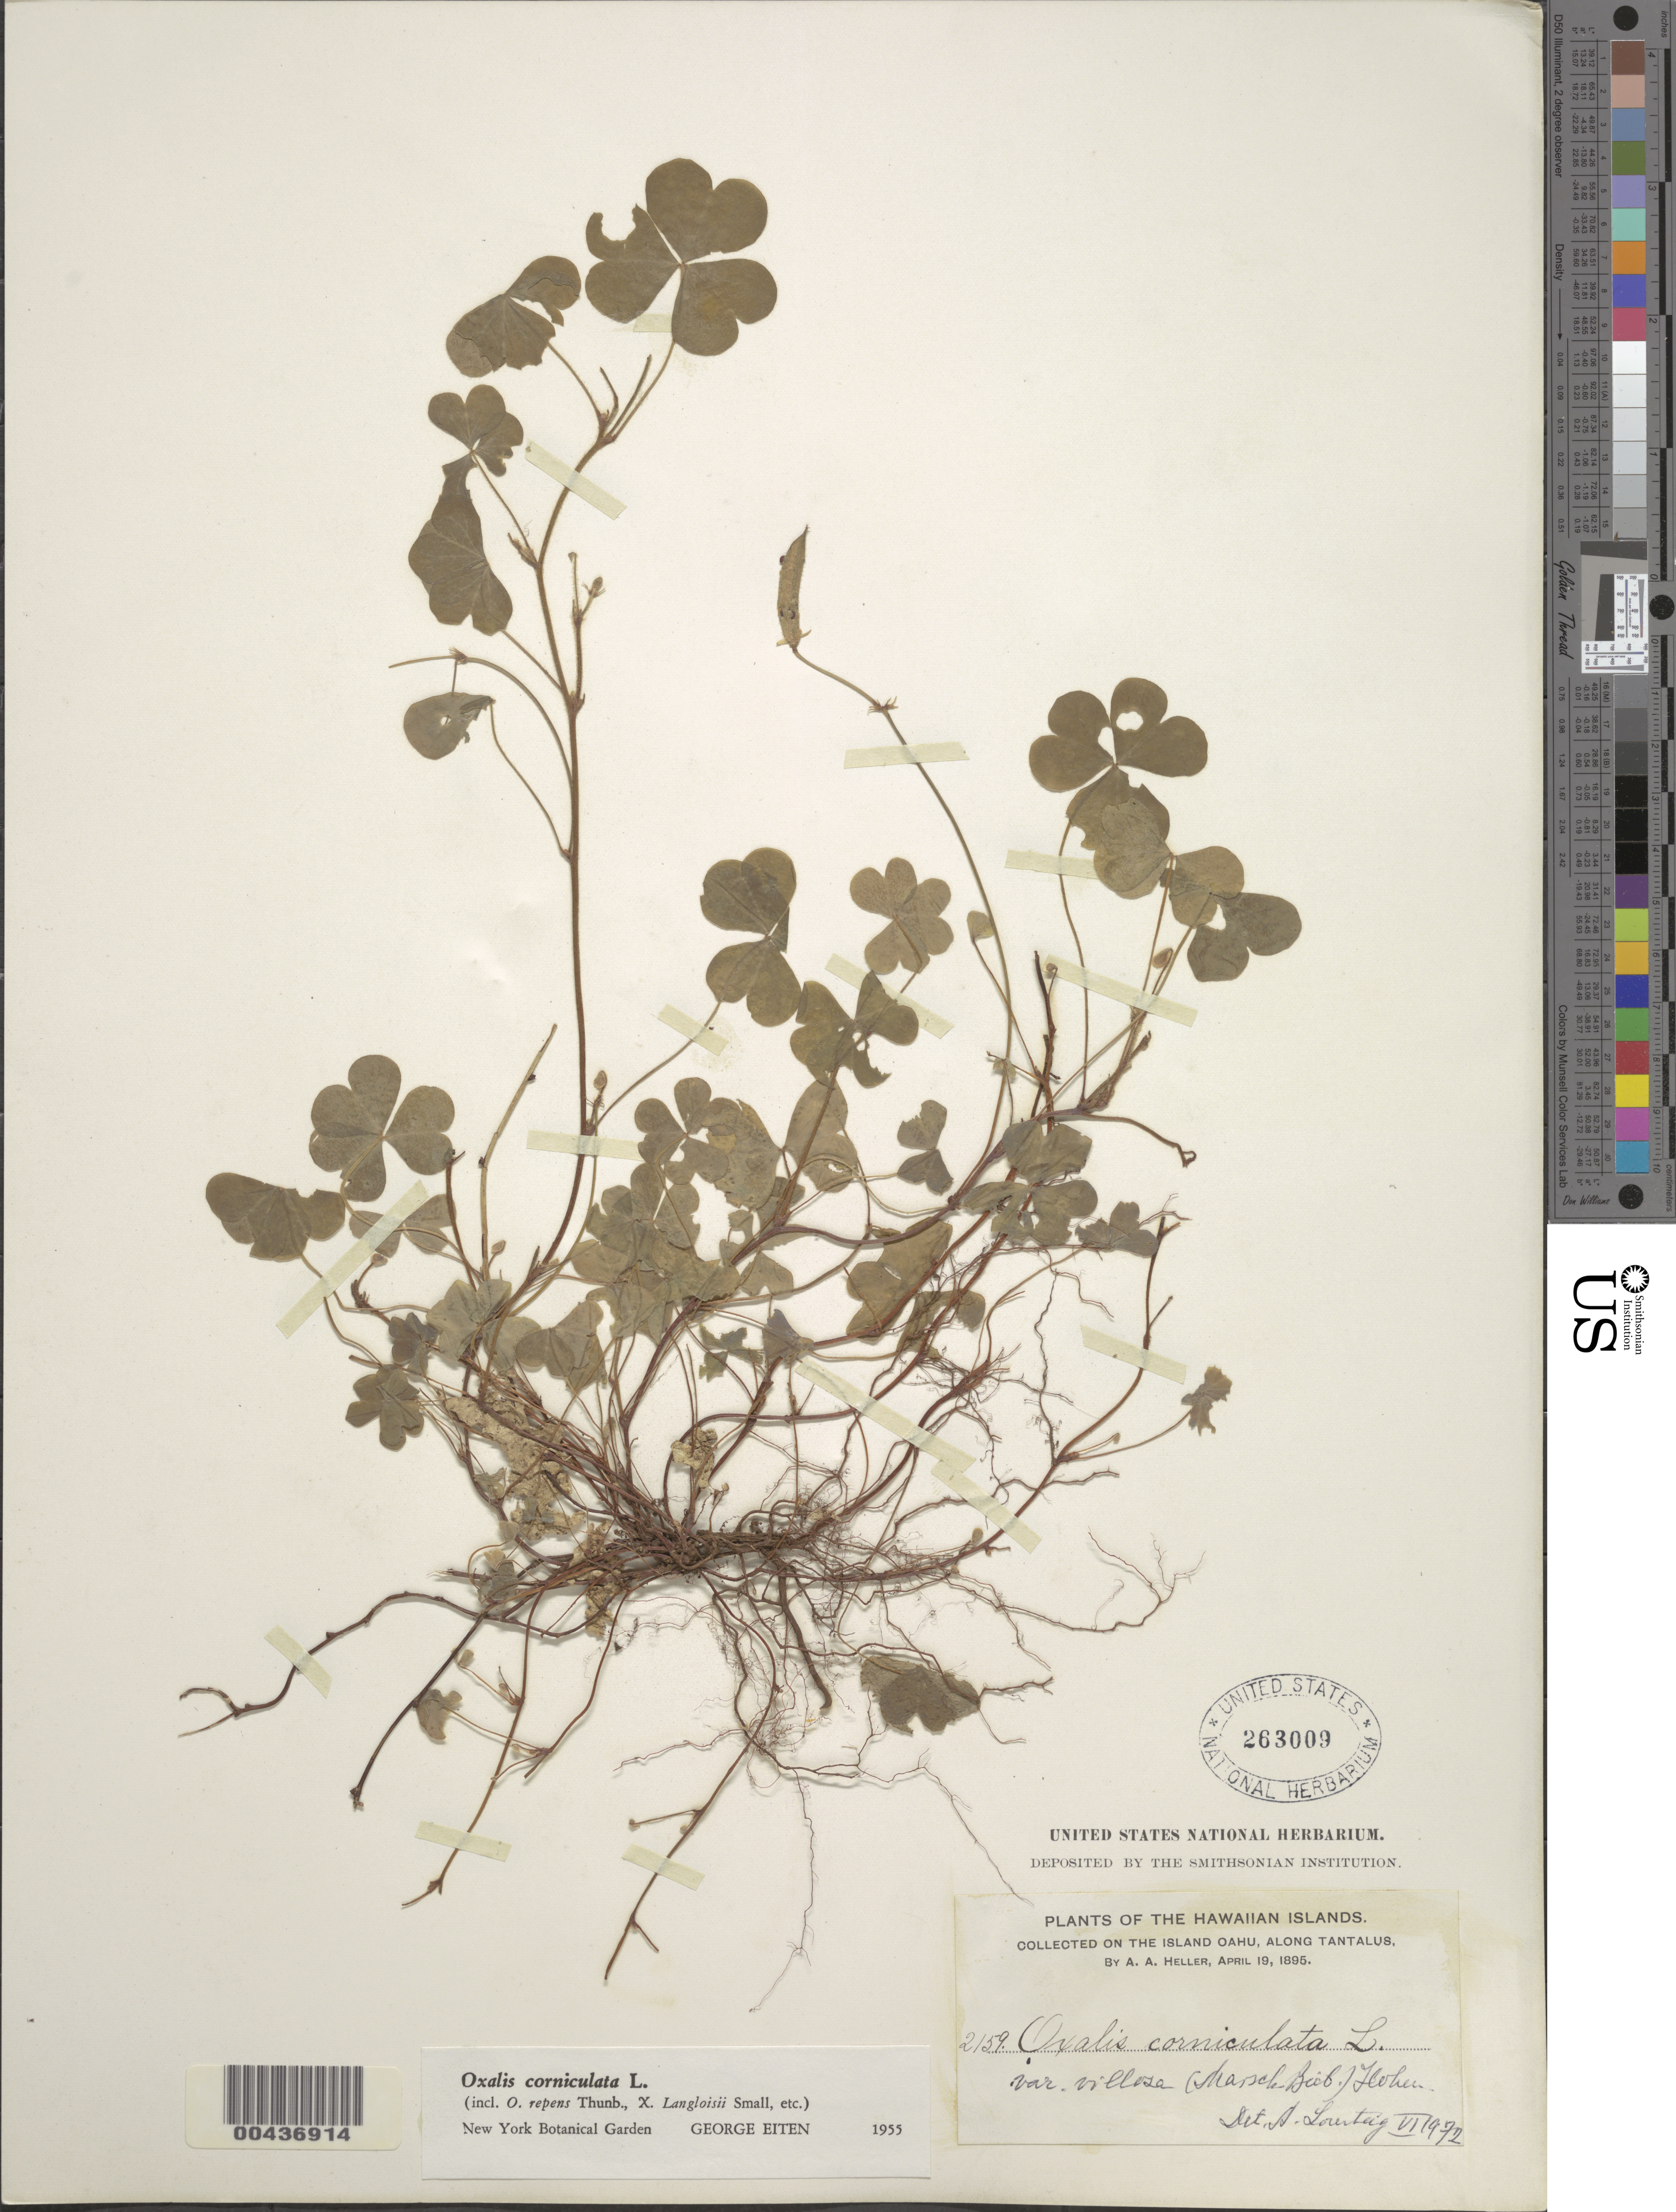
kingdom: Plantae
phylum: Tracheophyta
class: Magnoliopsida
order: Oxalidales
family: Oxalidaceae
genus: Oxalis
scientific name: Oxalis corniculata var. villosa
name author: (M. Bieb.) Hohen.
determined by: Eiten, G.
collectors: A. A. Heller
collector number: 2159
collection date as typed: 19 Apr 1895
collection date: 1895-04-19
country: United States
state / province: Hawaii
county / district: Honolulu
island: Oahu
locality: Along Tantalus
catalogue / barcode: US 263009